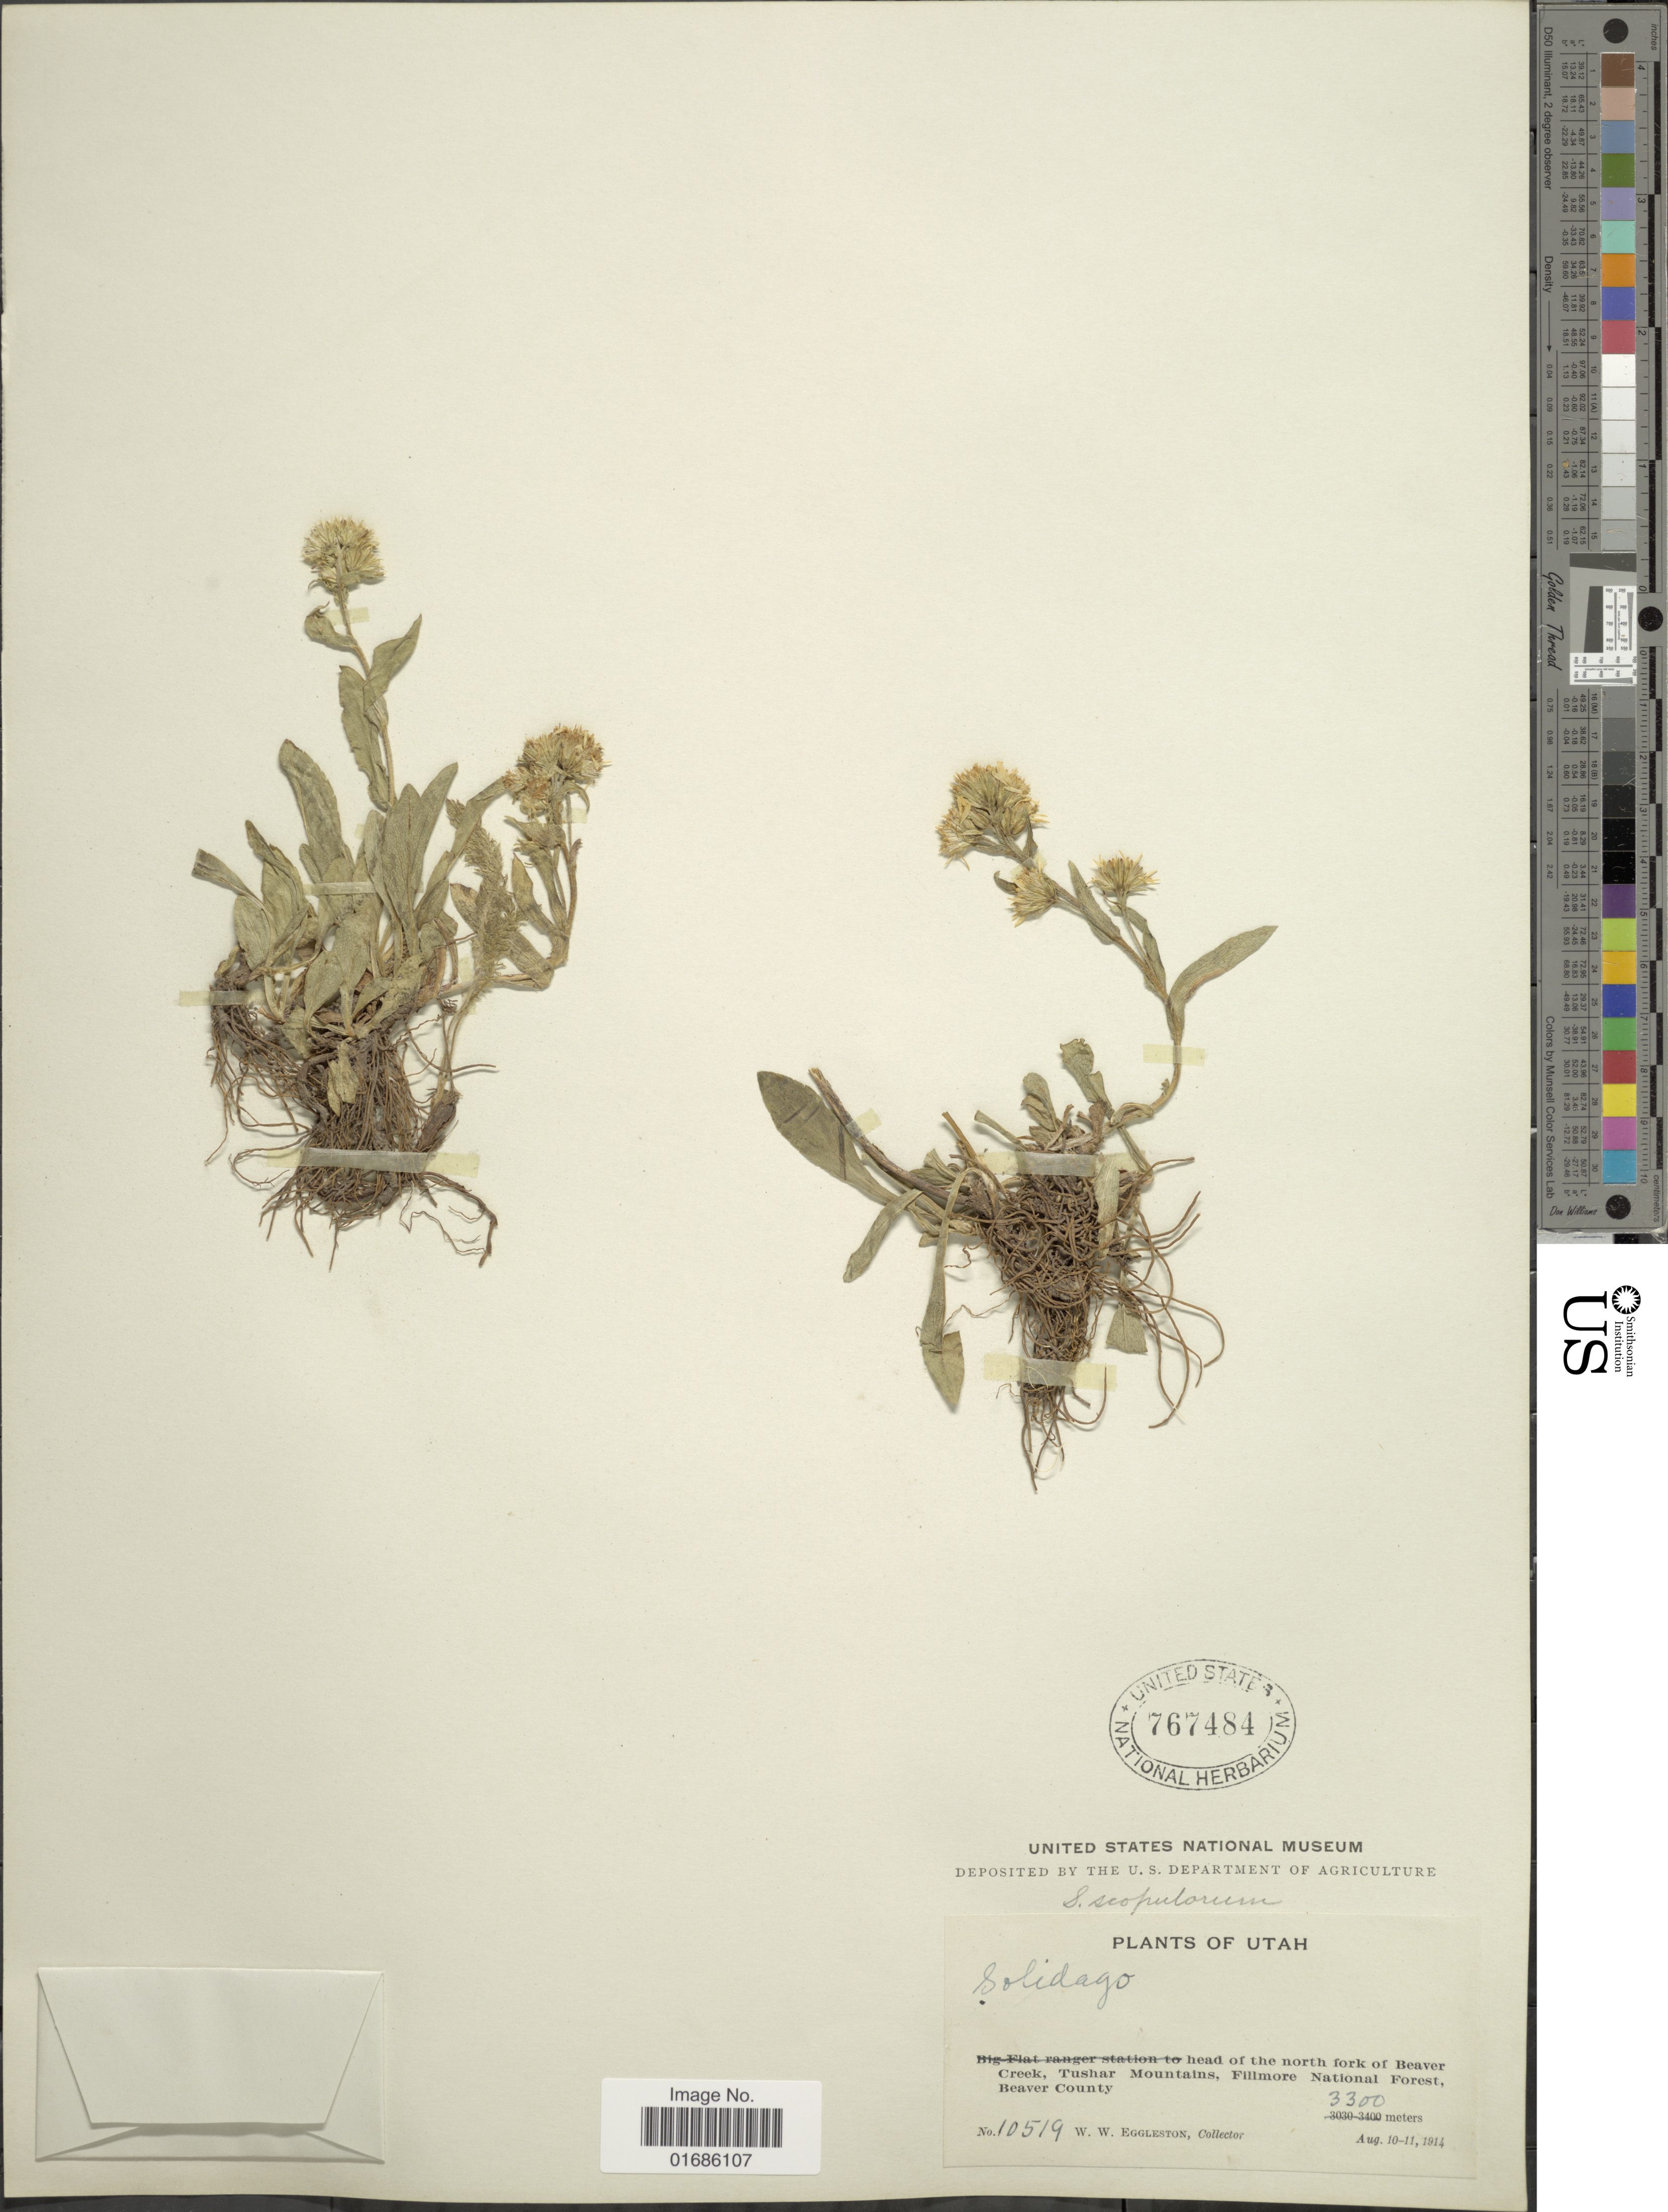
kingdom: Plantae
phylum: Tracheophyta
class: Magnoliopsida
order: Asterales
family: Asteraceae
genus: Solidago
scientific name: Solidago ciliosa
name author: Greene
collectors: W. W. Eggleston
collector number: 10519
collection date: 1914-08-10/1914-08-11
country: United States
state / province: Utah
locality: Head of the north fork of Beaver Creek, Tushar Mountains, Fillmore National Forest, Beaver County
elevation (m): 3300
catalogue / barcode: US 767484